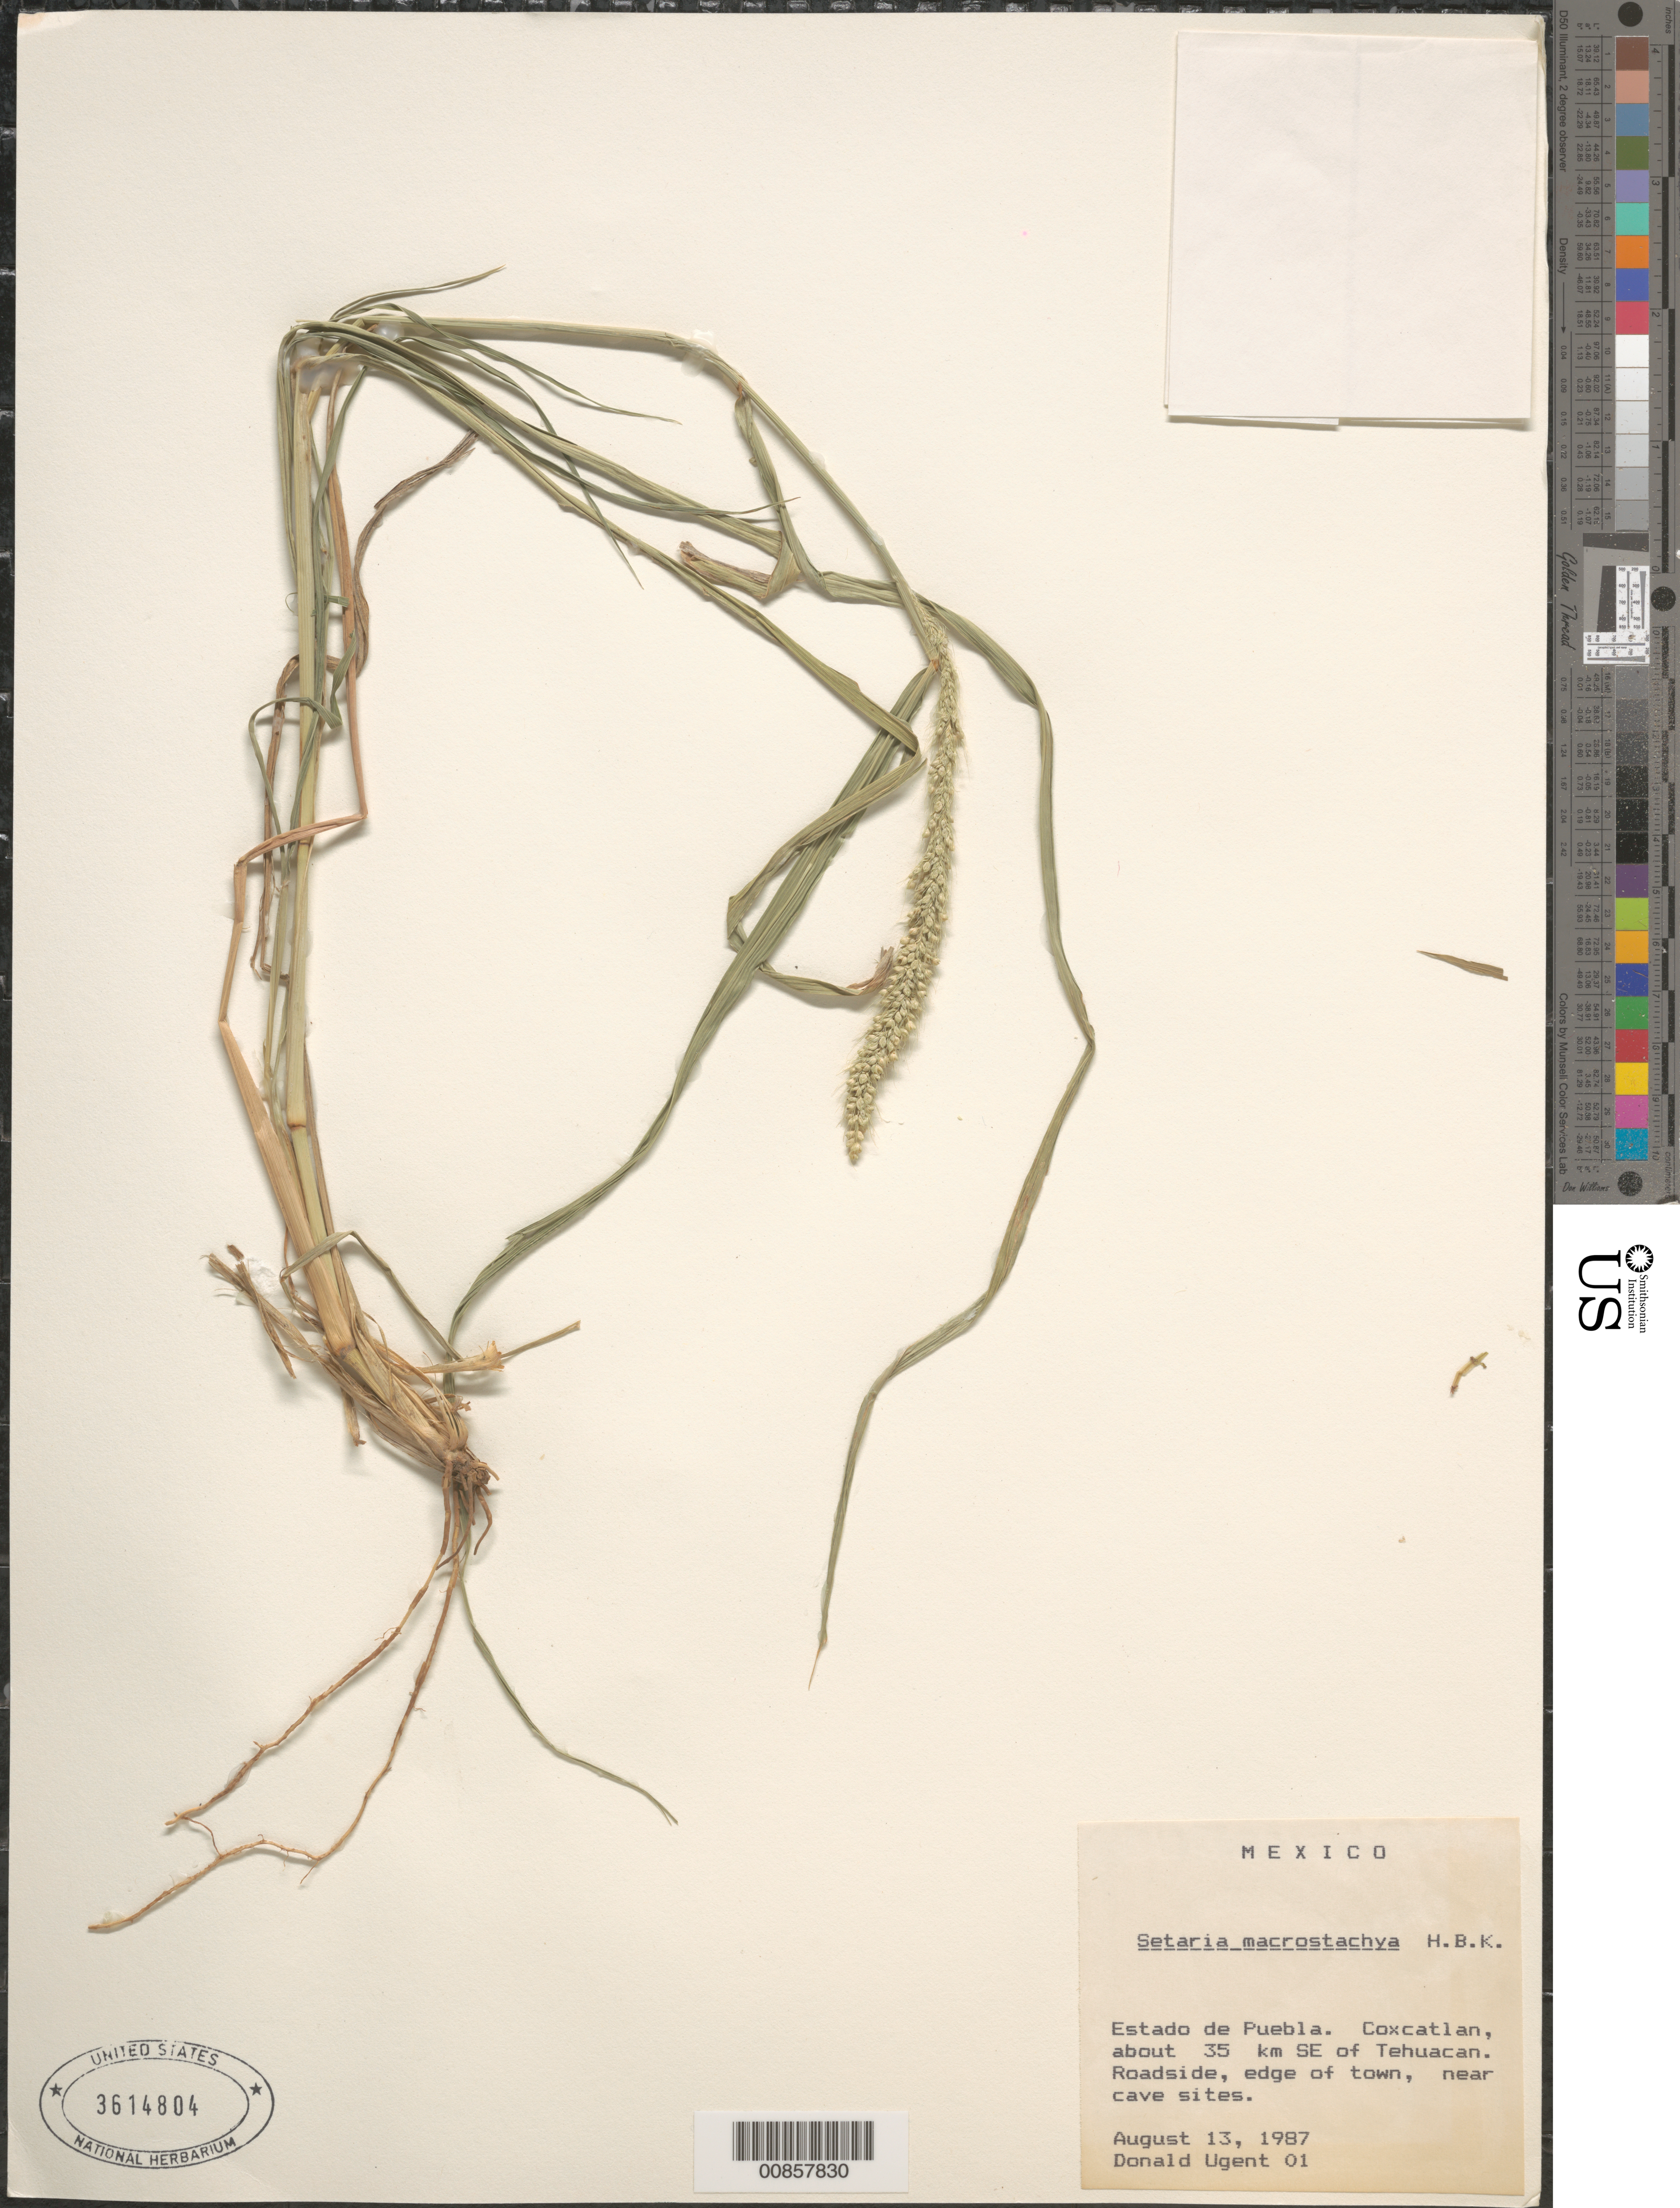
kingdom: Plantae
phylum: Tracheophyta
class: Liliopsida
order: Poales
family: Poaceae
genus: Setaria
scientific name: Setaria macrostachya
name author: Kunth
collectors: D. Ugent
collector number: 01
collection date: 1987-08-13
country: Mexico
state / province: Puebla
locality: Coxcatlan, about 35 km SE of Tehuacan. Roadside, edge of town, near cave sites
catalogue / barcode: US 3614804